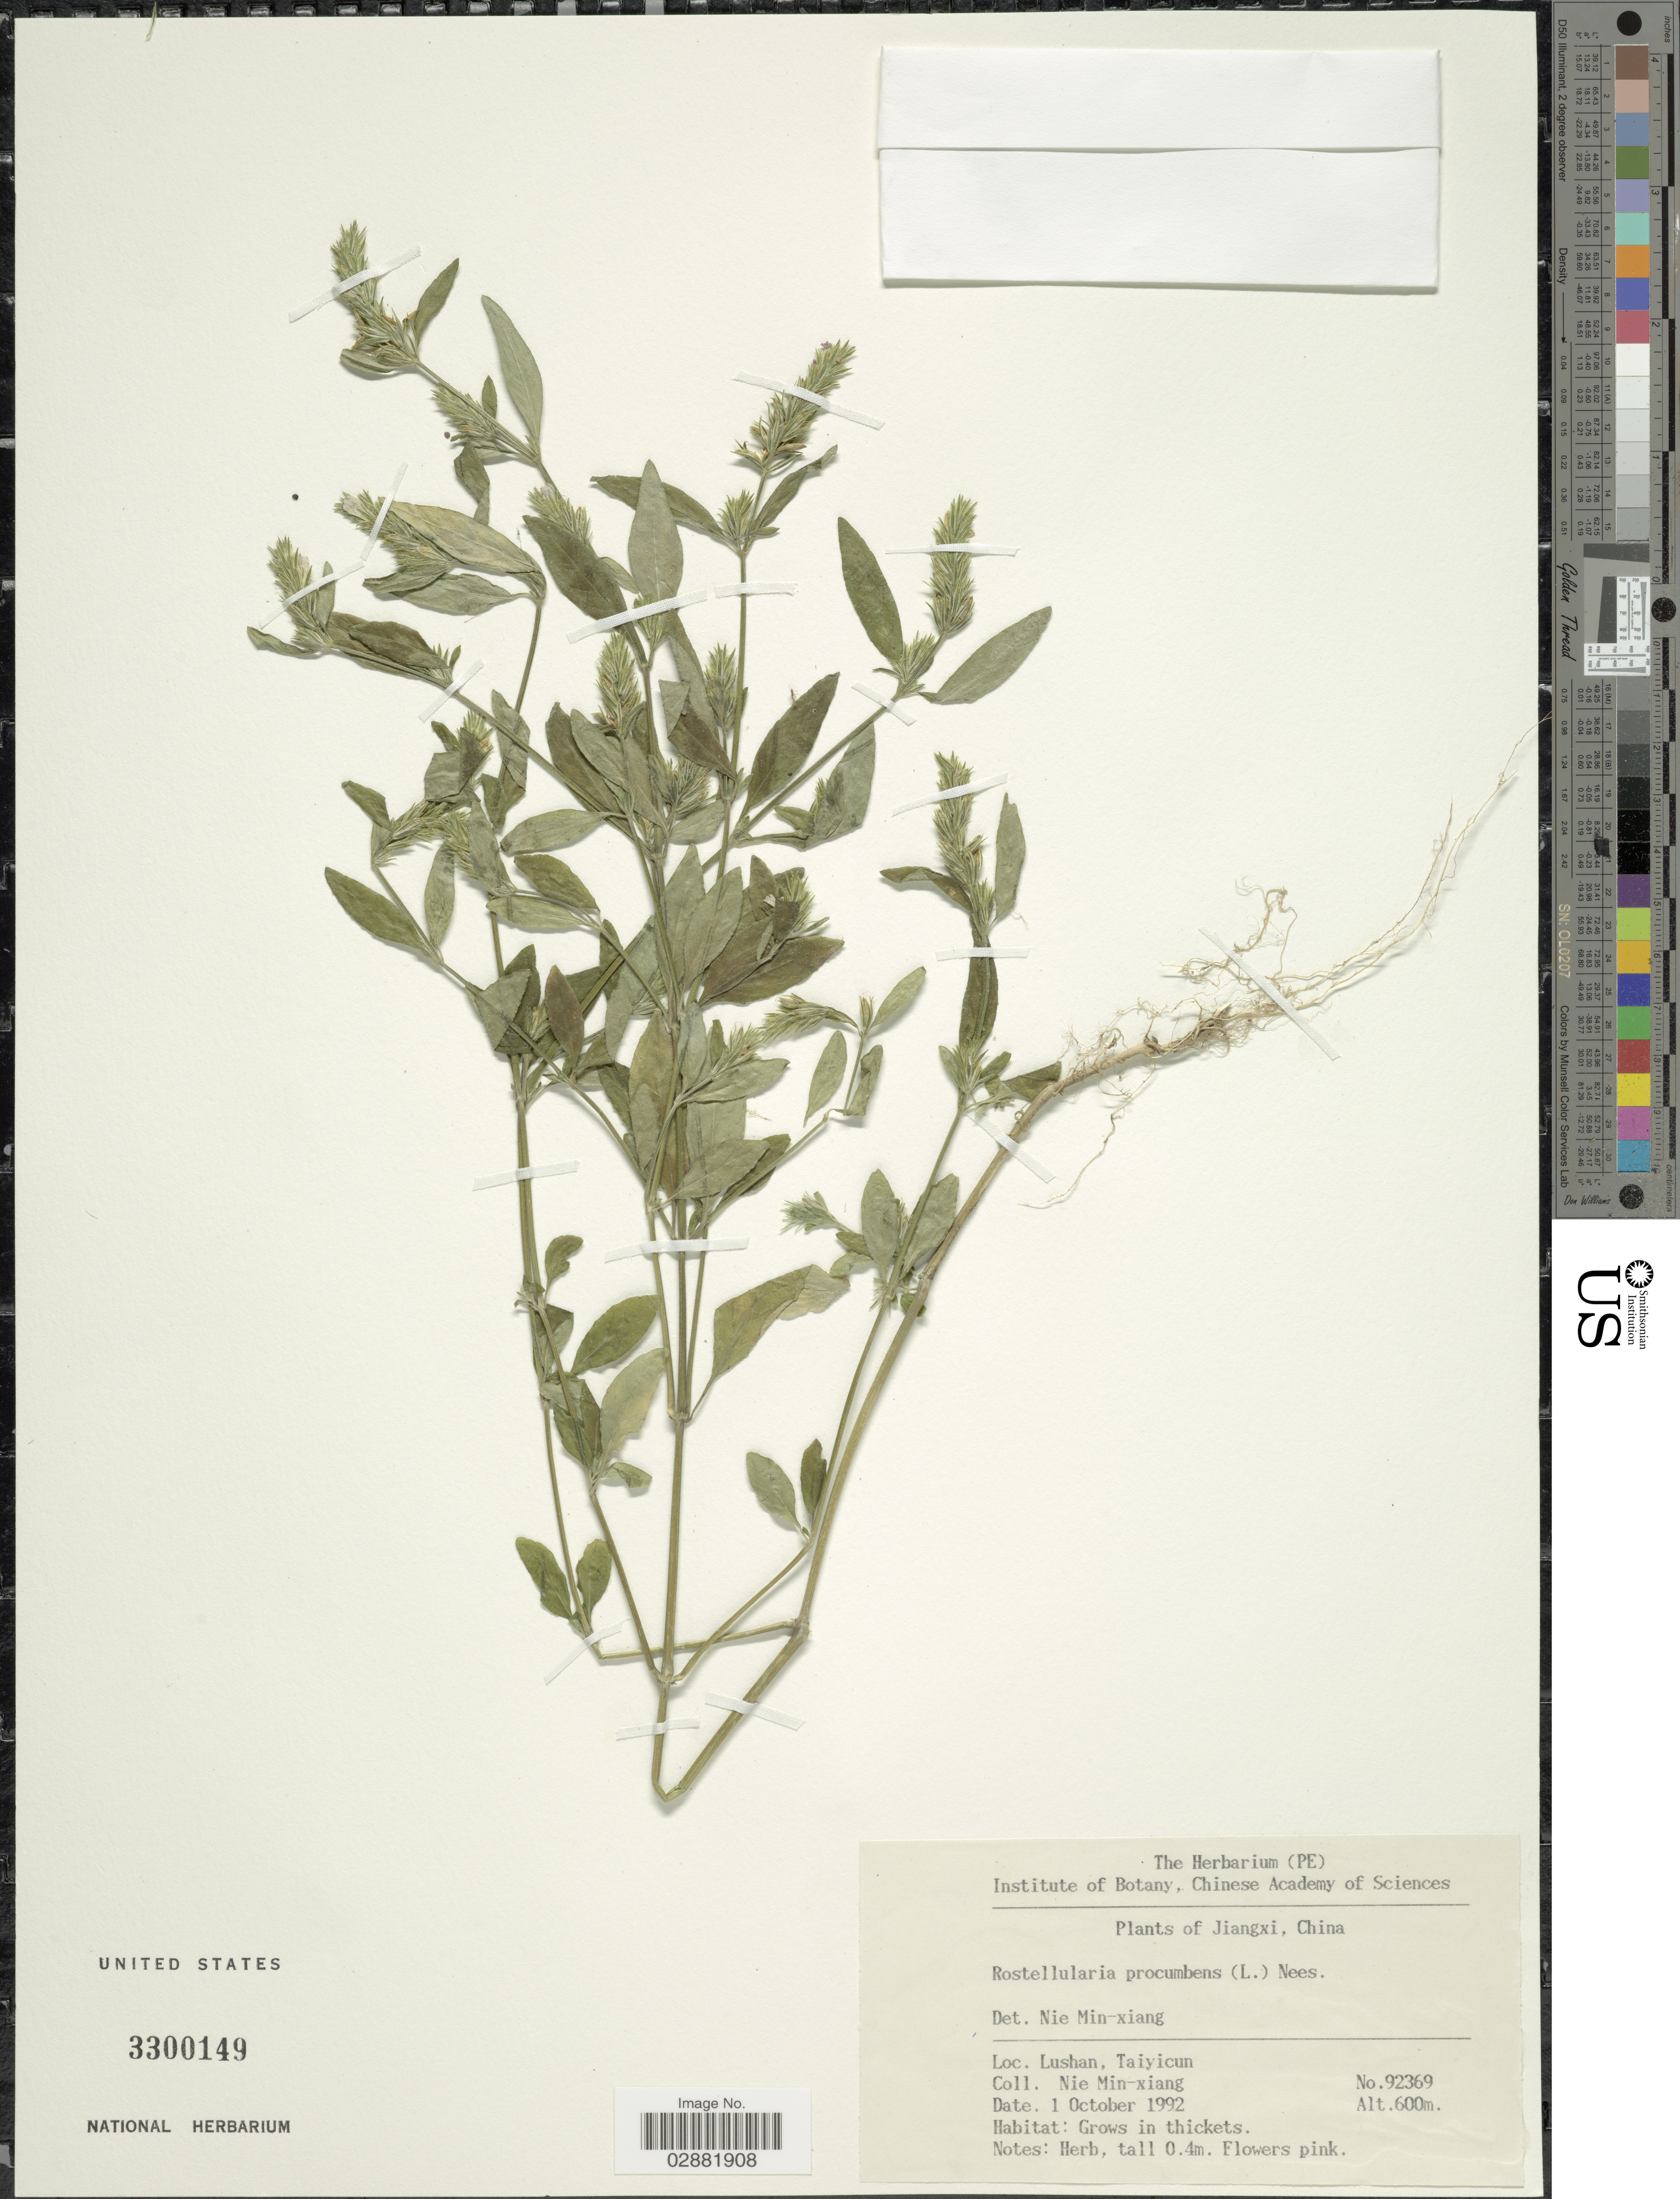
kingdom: Plantae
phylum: Tracheophyta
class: Magnoliopsida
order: Lamiales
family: Acanthaceae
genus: Justicia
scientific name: Justicia procumbens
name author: L.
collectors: M. Nie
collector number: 92369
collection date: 1992-10-01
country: China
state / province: Jiangxi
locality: Lushan, Taiyicum.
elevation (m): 600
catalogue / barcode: US 3300149